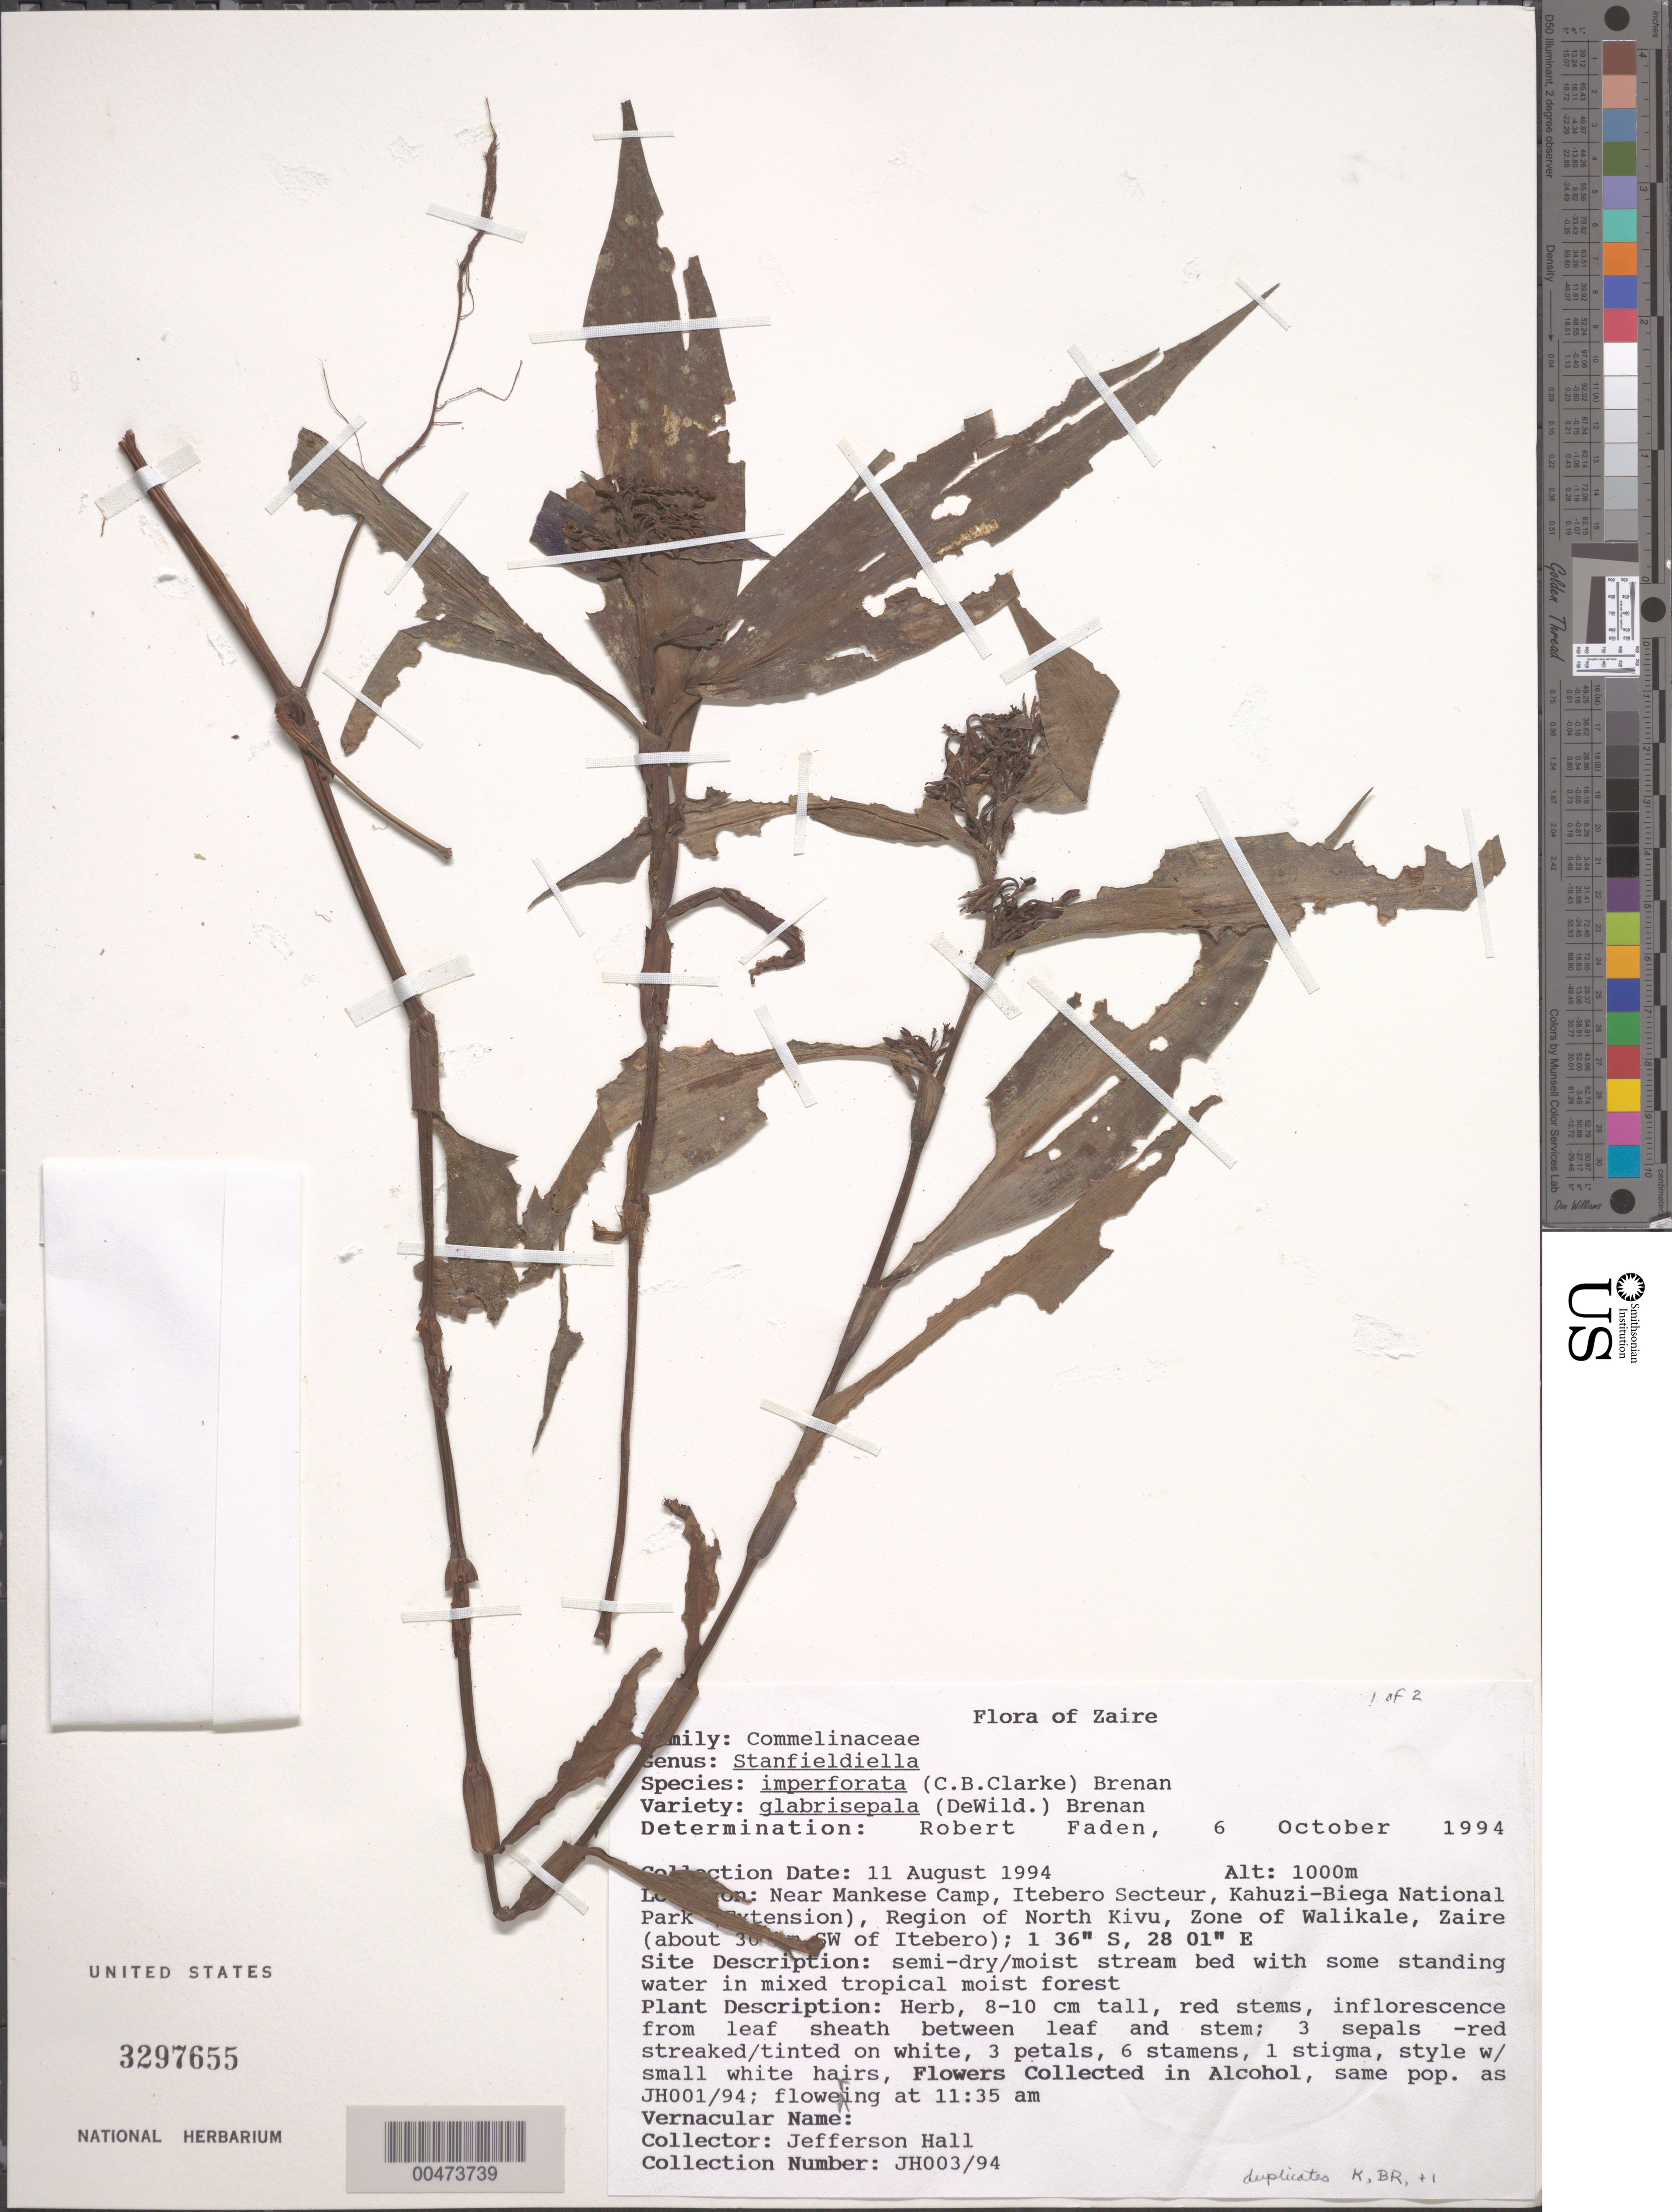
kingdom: Plantae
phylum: Tracheophyta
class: Liliopsida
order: Commelinales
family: Commelinaceae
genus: Stanfieldiella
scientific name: Stanfieldiella imperforata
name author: (C.B. Clarke) Brenan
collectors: J. Hall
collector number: Jh003/94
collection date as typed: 06 Oct 1994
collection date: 1994-10-06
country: Congo, Democratic Republic of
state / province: Sud-Kivu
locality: Near Mankese camp, Kahuzi-Biega National Park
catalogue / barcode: US 3297655